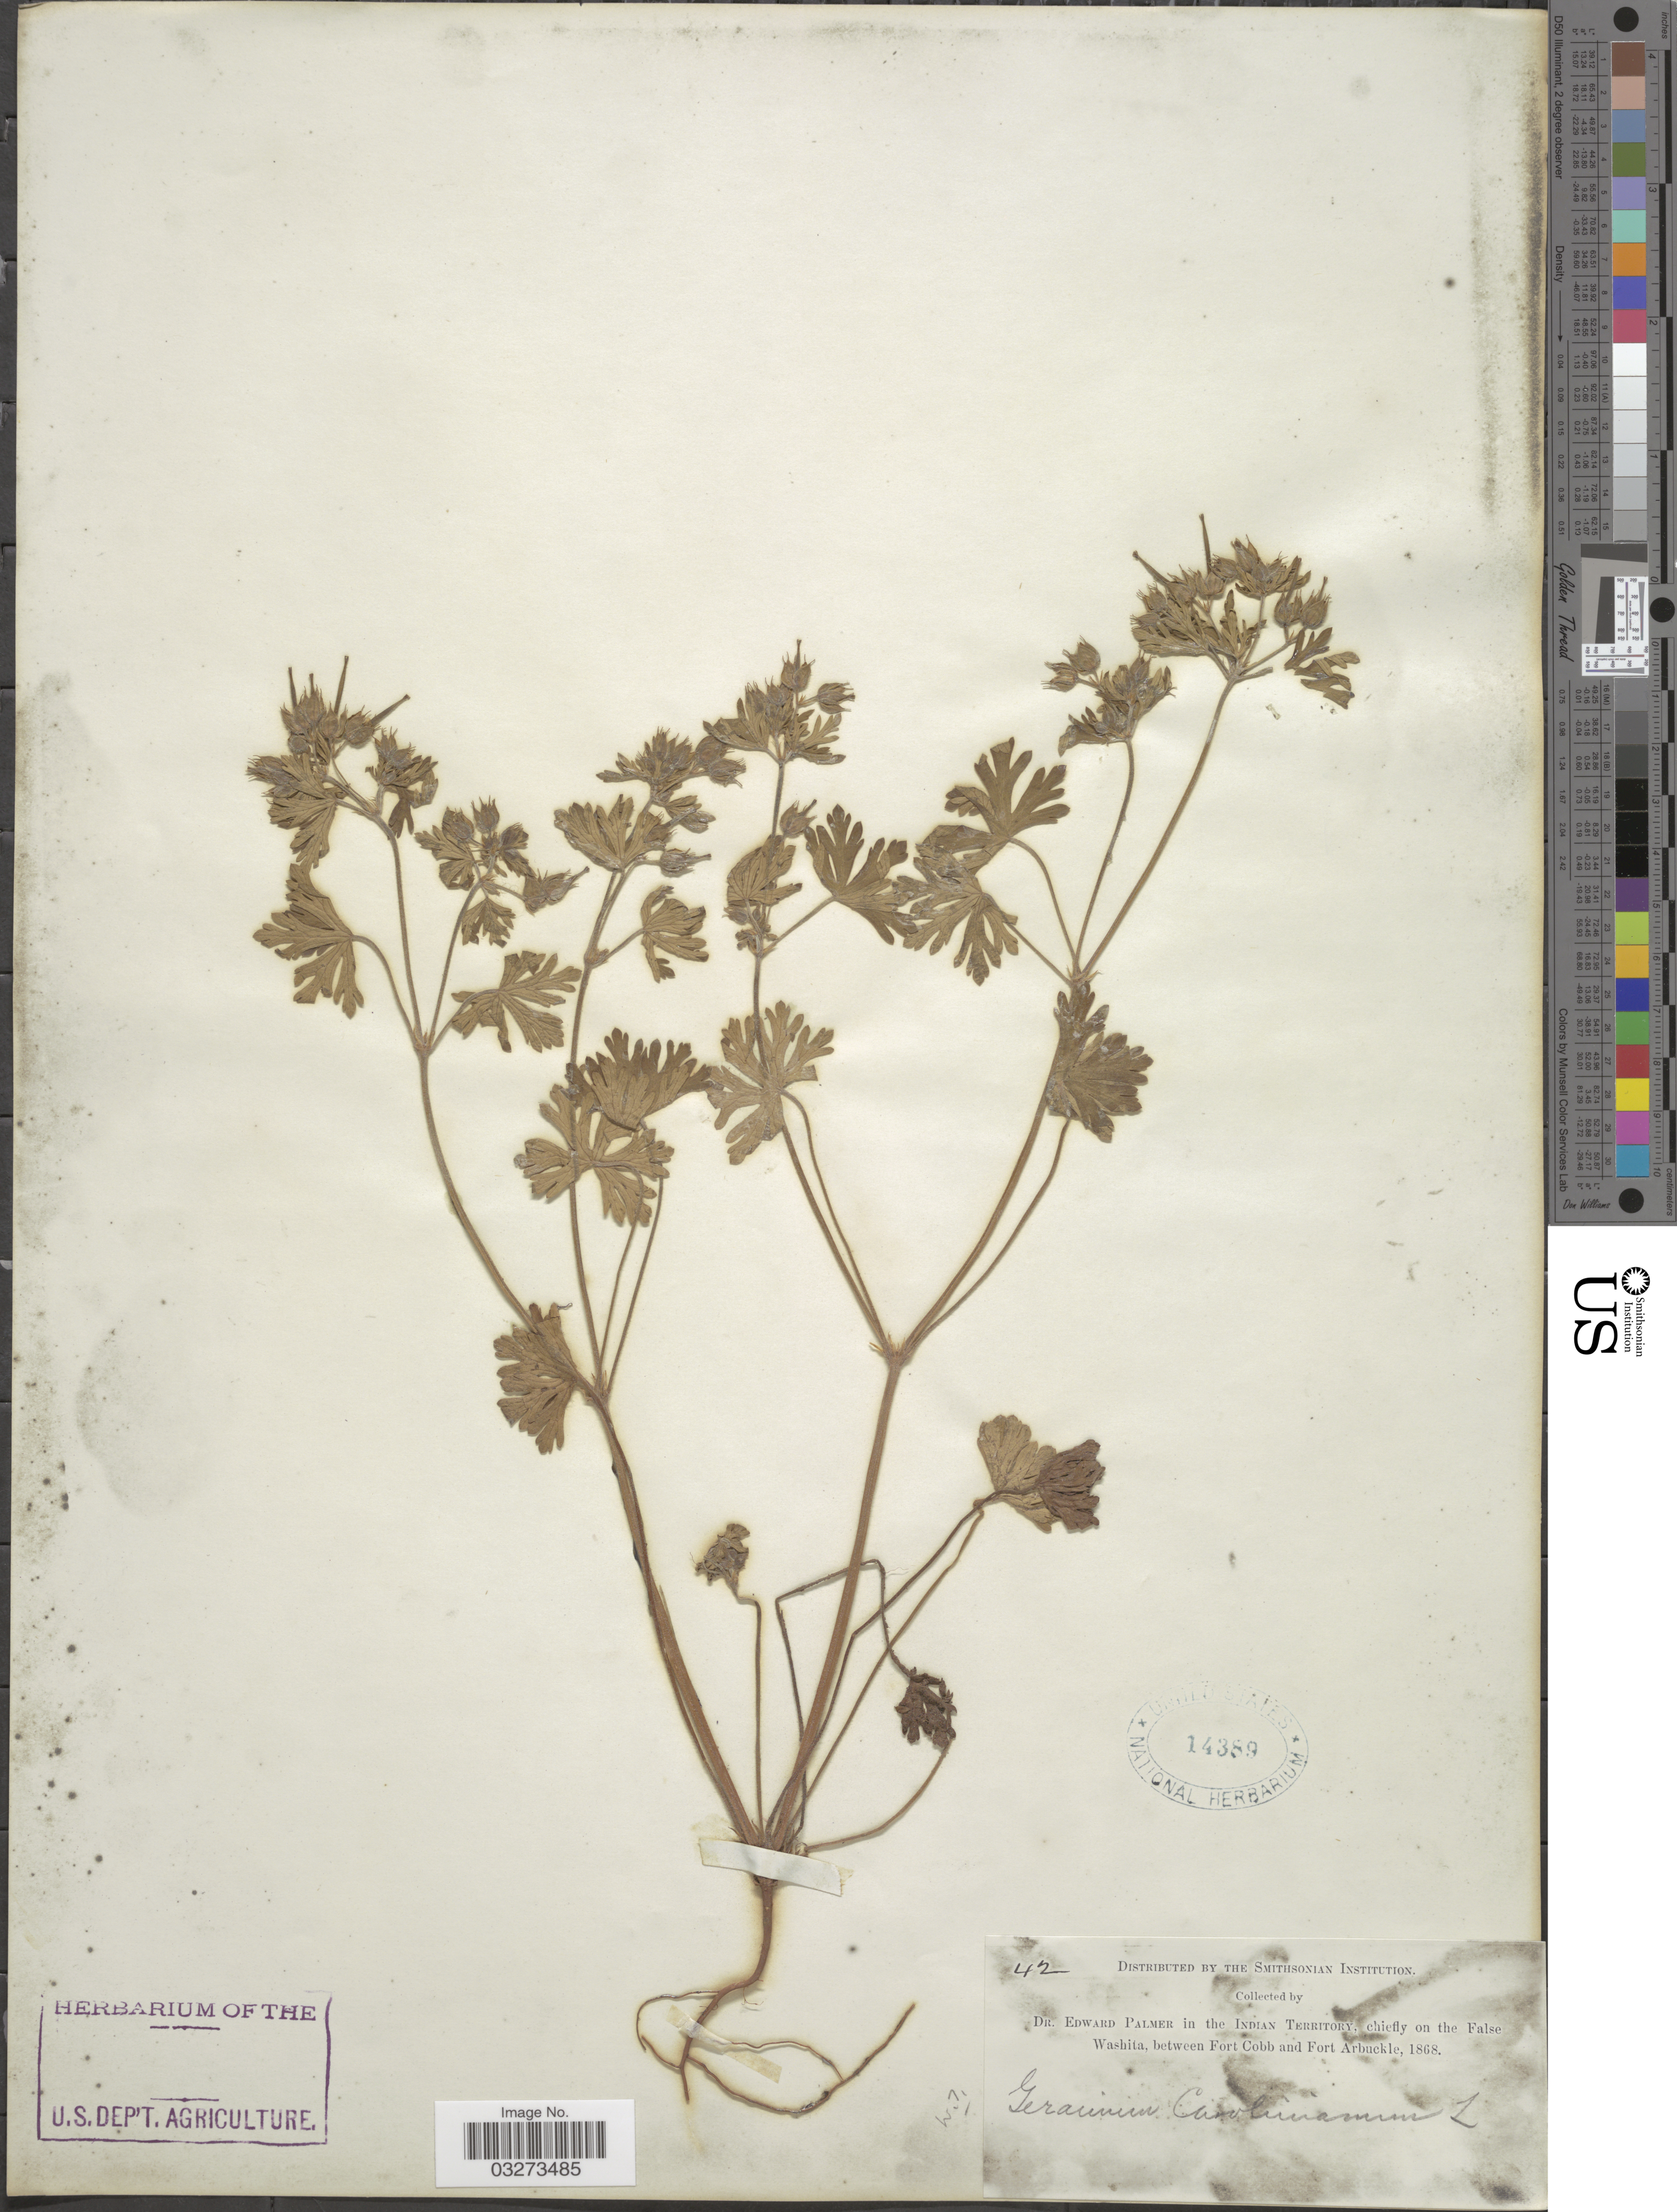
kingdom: Plantae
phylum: Tracheophyta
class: Magnoliopsida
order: Geraniales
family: Geraniaceae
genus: Geranium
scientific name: Geranium carolinianum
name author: L.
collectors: E. Palmer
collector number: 42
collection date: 1868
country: United States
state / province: Oklahoma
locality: In the Indian Territory, chiefly on the False Washita, between Fort Cobb and Fort Arbuckle.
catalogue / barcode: US 14389